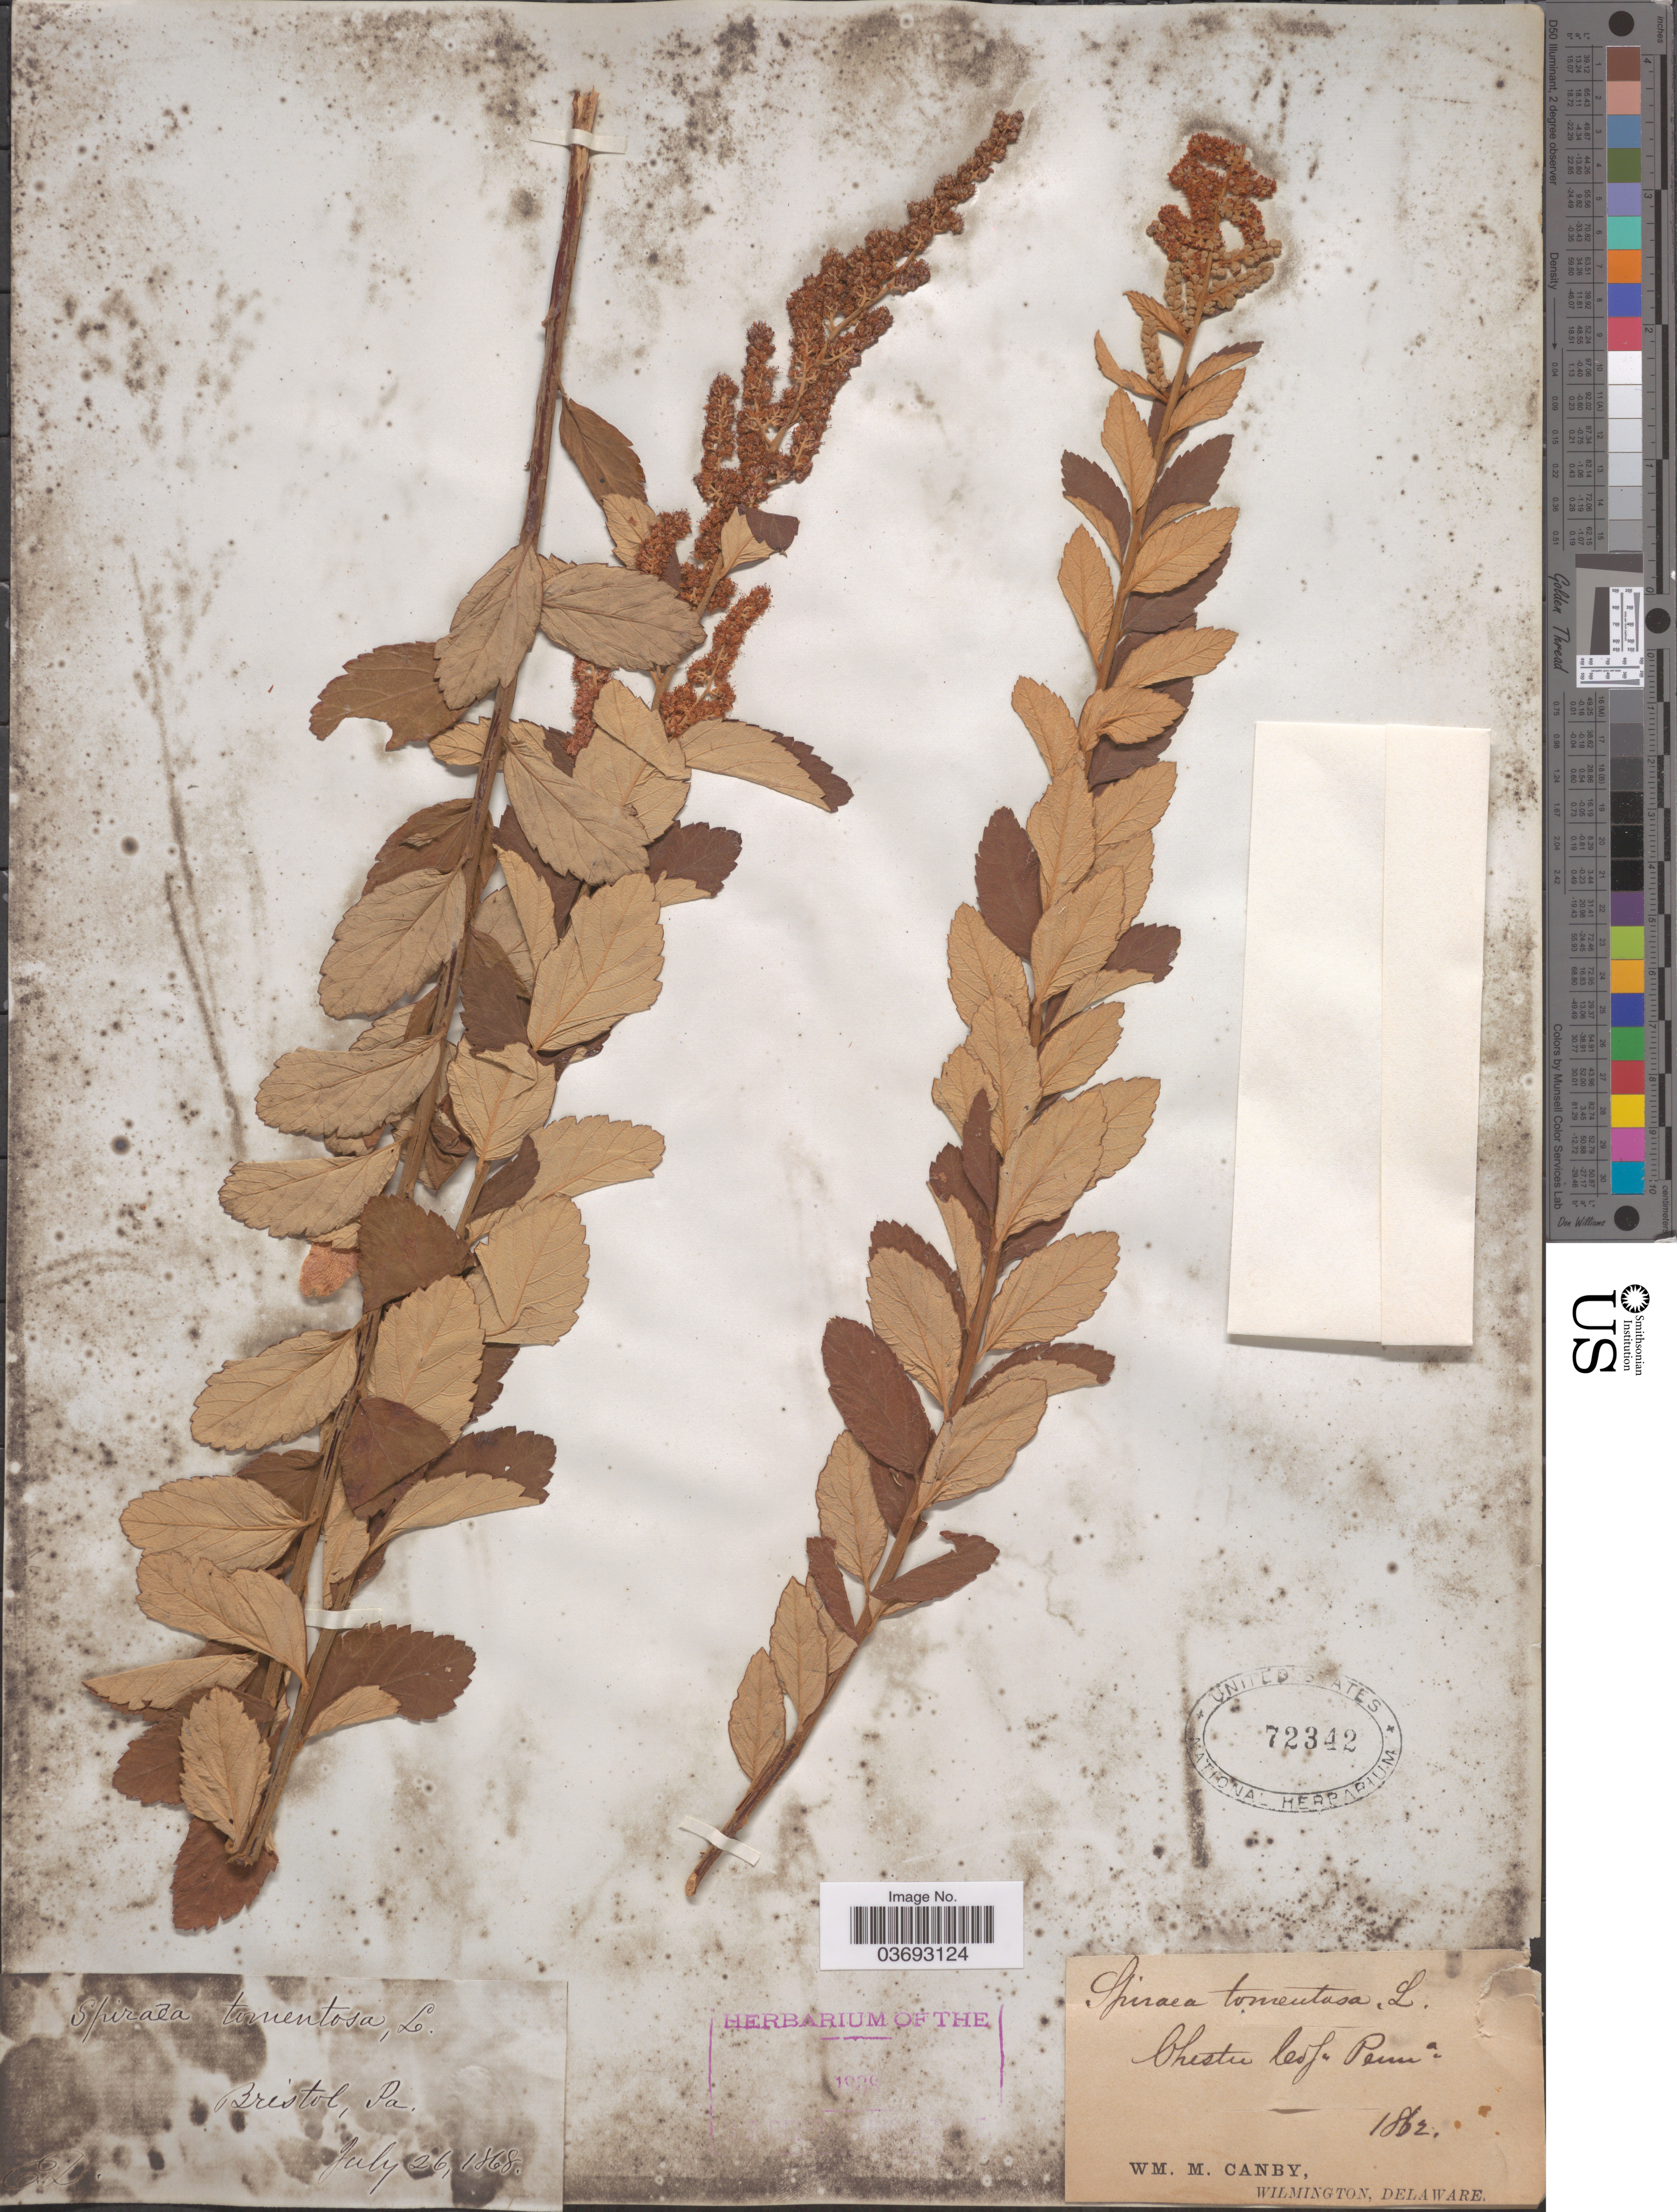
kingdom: Plantae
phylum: Tracheophyta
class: Magnoliopsida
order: Rosales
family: Rosaceae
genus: Spiraea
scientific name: Spiraea tomentosa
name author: L.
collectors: W. M. Canby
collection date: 1868-07-26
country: United States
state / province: Pennsylvania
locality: Bristol.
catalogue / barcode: US 72342